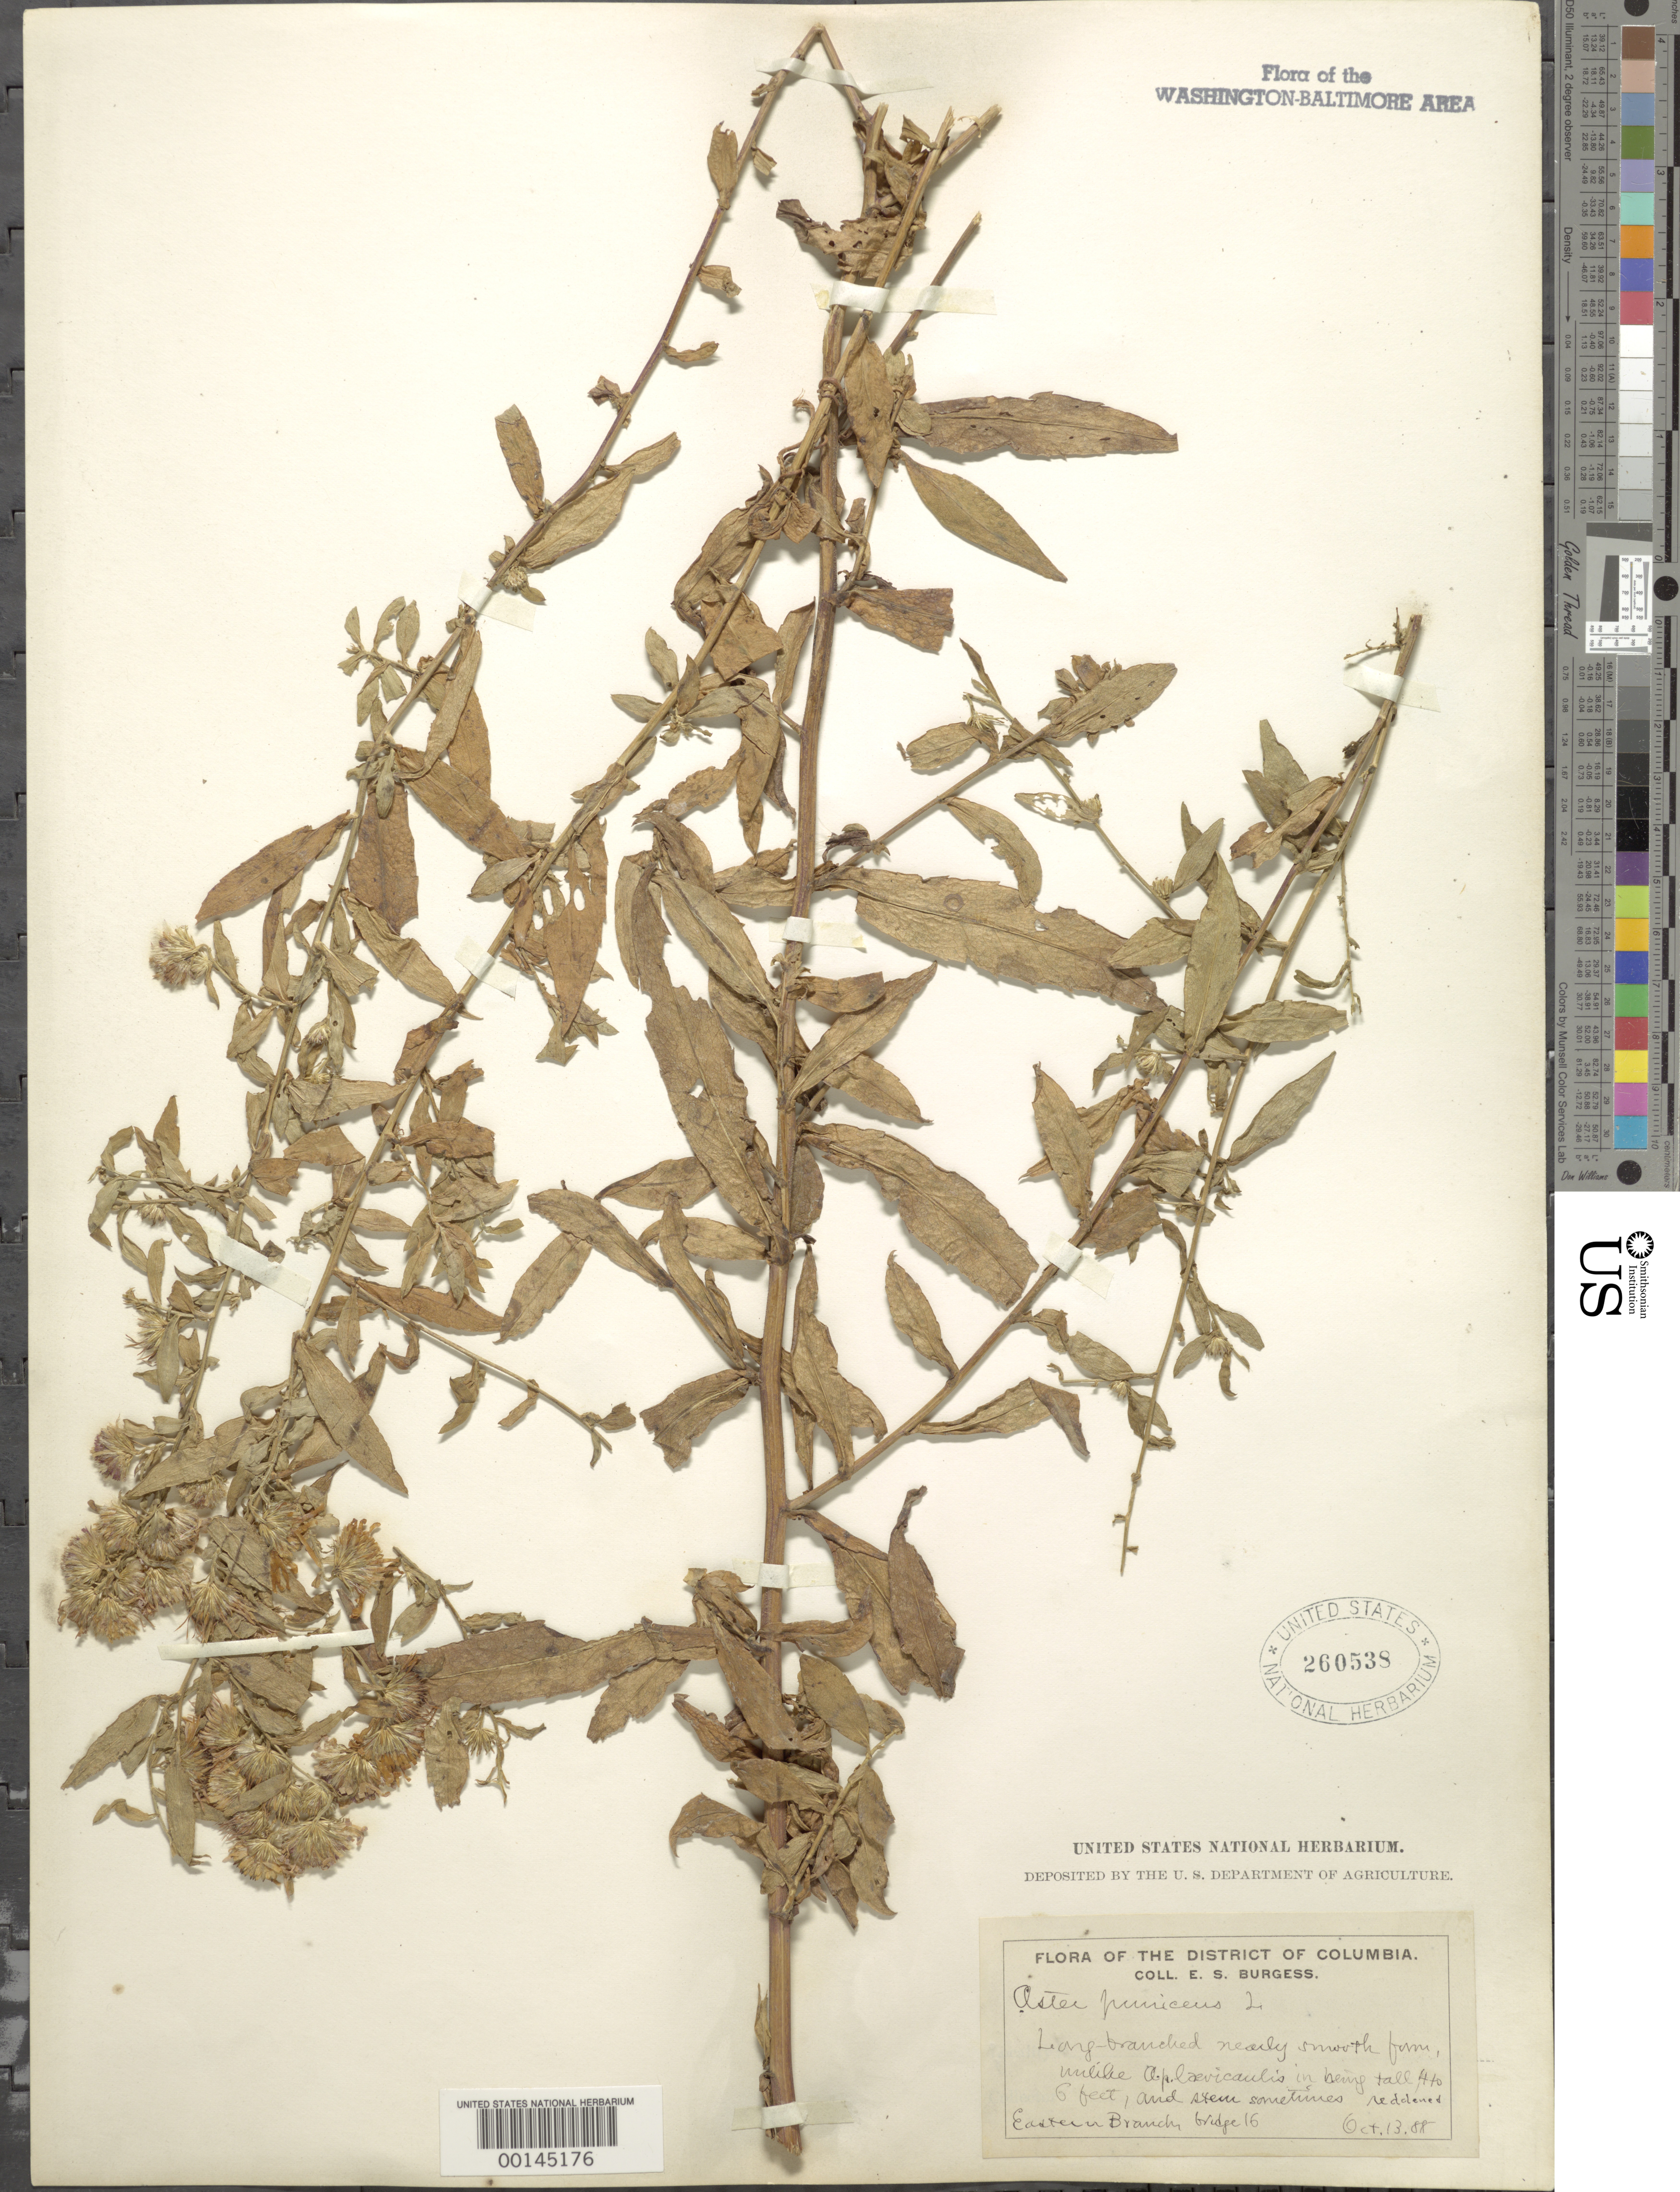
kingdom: Plantae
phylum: Tracheophyta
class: Magnoliopsida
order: Asterales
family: Asteraceae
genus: Symphyotrichum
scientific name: Symphyotrichum puniceum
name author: (L.) Á. Löve & D. Löve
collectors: E. Burgess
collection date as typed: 13 Oct 1888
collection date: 1888-10-13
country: United States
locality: Eastern Branch Bridge 16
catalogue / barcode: US 260538